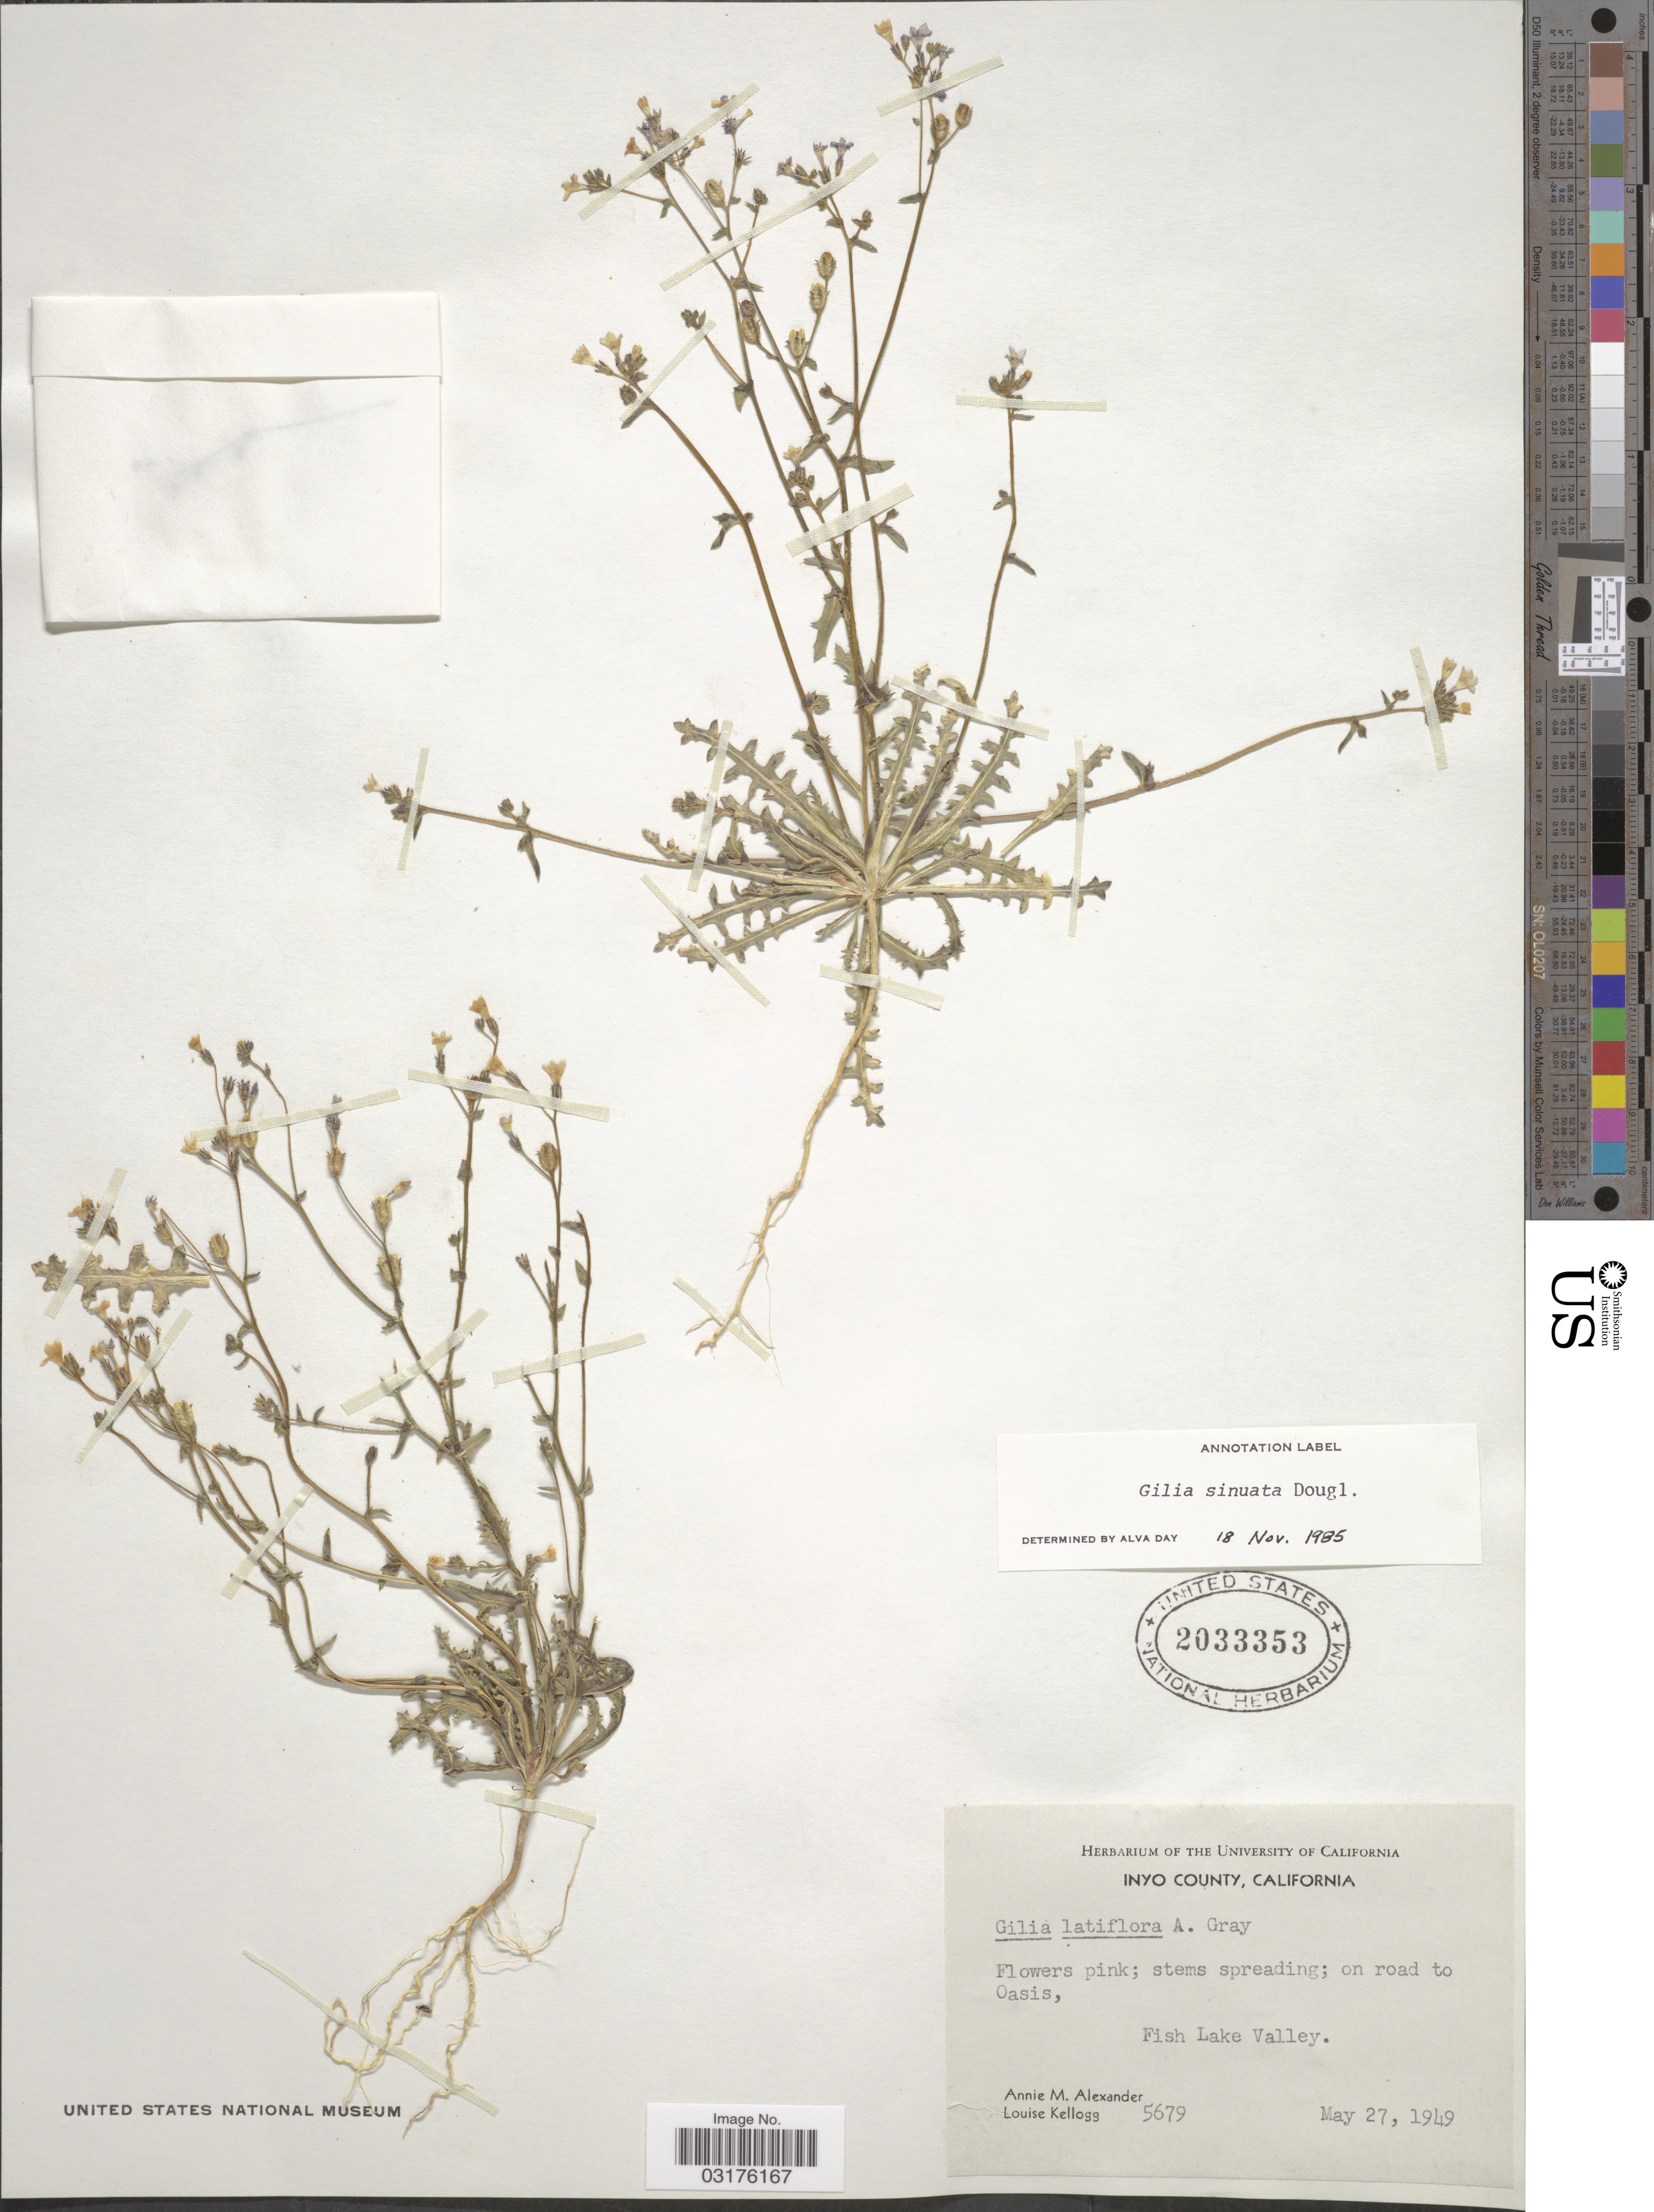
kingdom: Plantae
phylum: Tracheophyta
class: Magnoliopsida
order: Ericales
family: Polemoniaceae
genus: Gilia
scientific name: Gilia sinuata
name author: Douglas ex Benth.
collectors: A. M. Alexander & L. Kellogg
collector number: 5679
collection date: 1949-05-27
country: United States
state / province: California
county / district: Inyo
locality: Inyo County, on road to Oasis, Fish Lake Valley.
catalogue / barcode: US 2033353